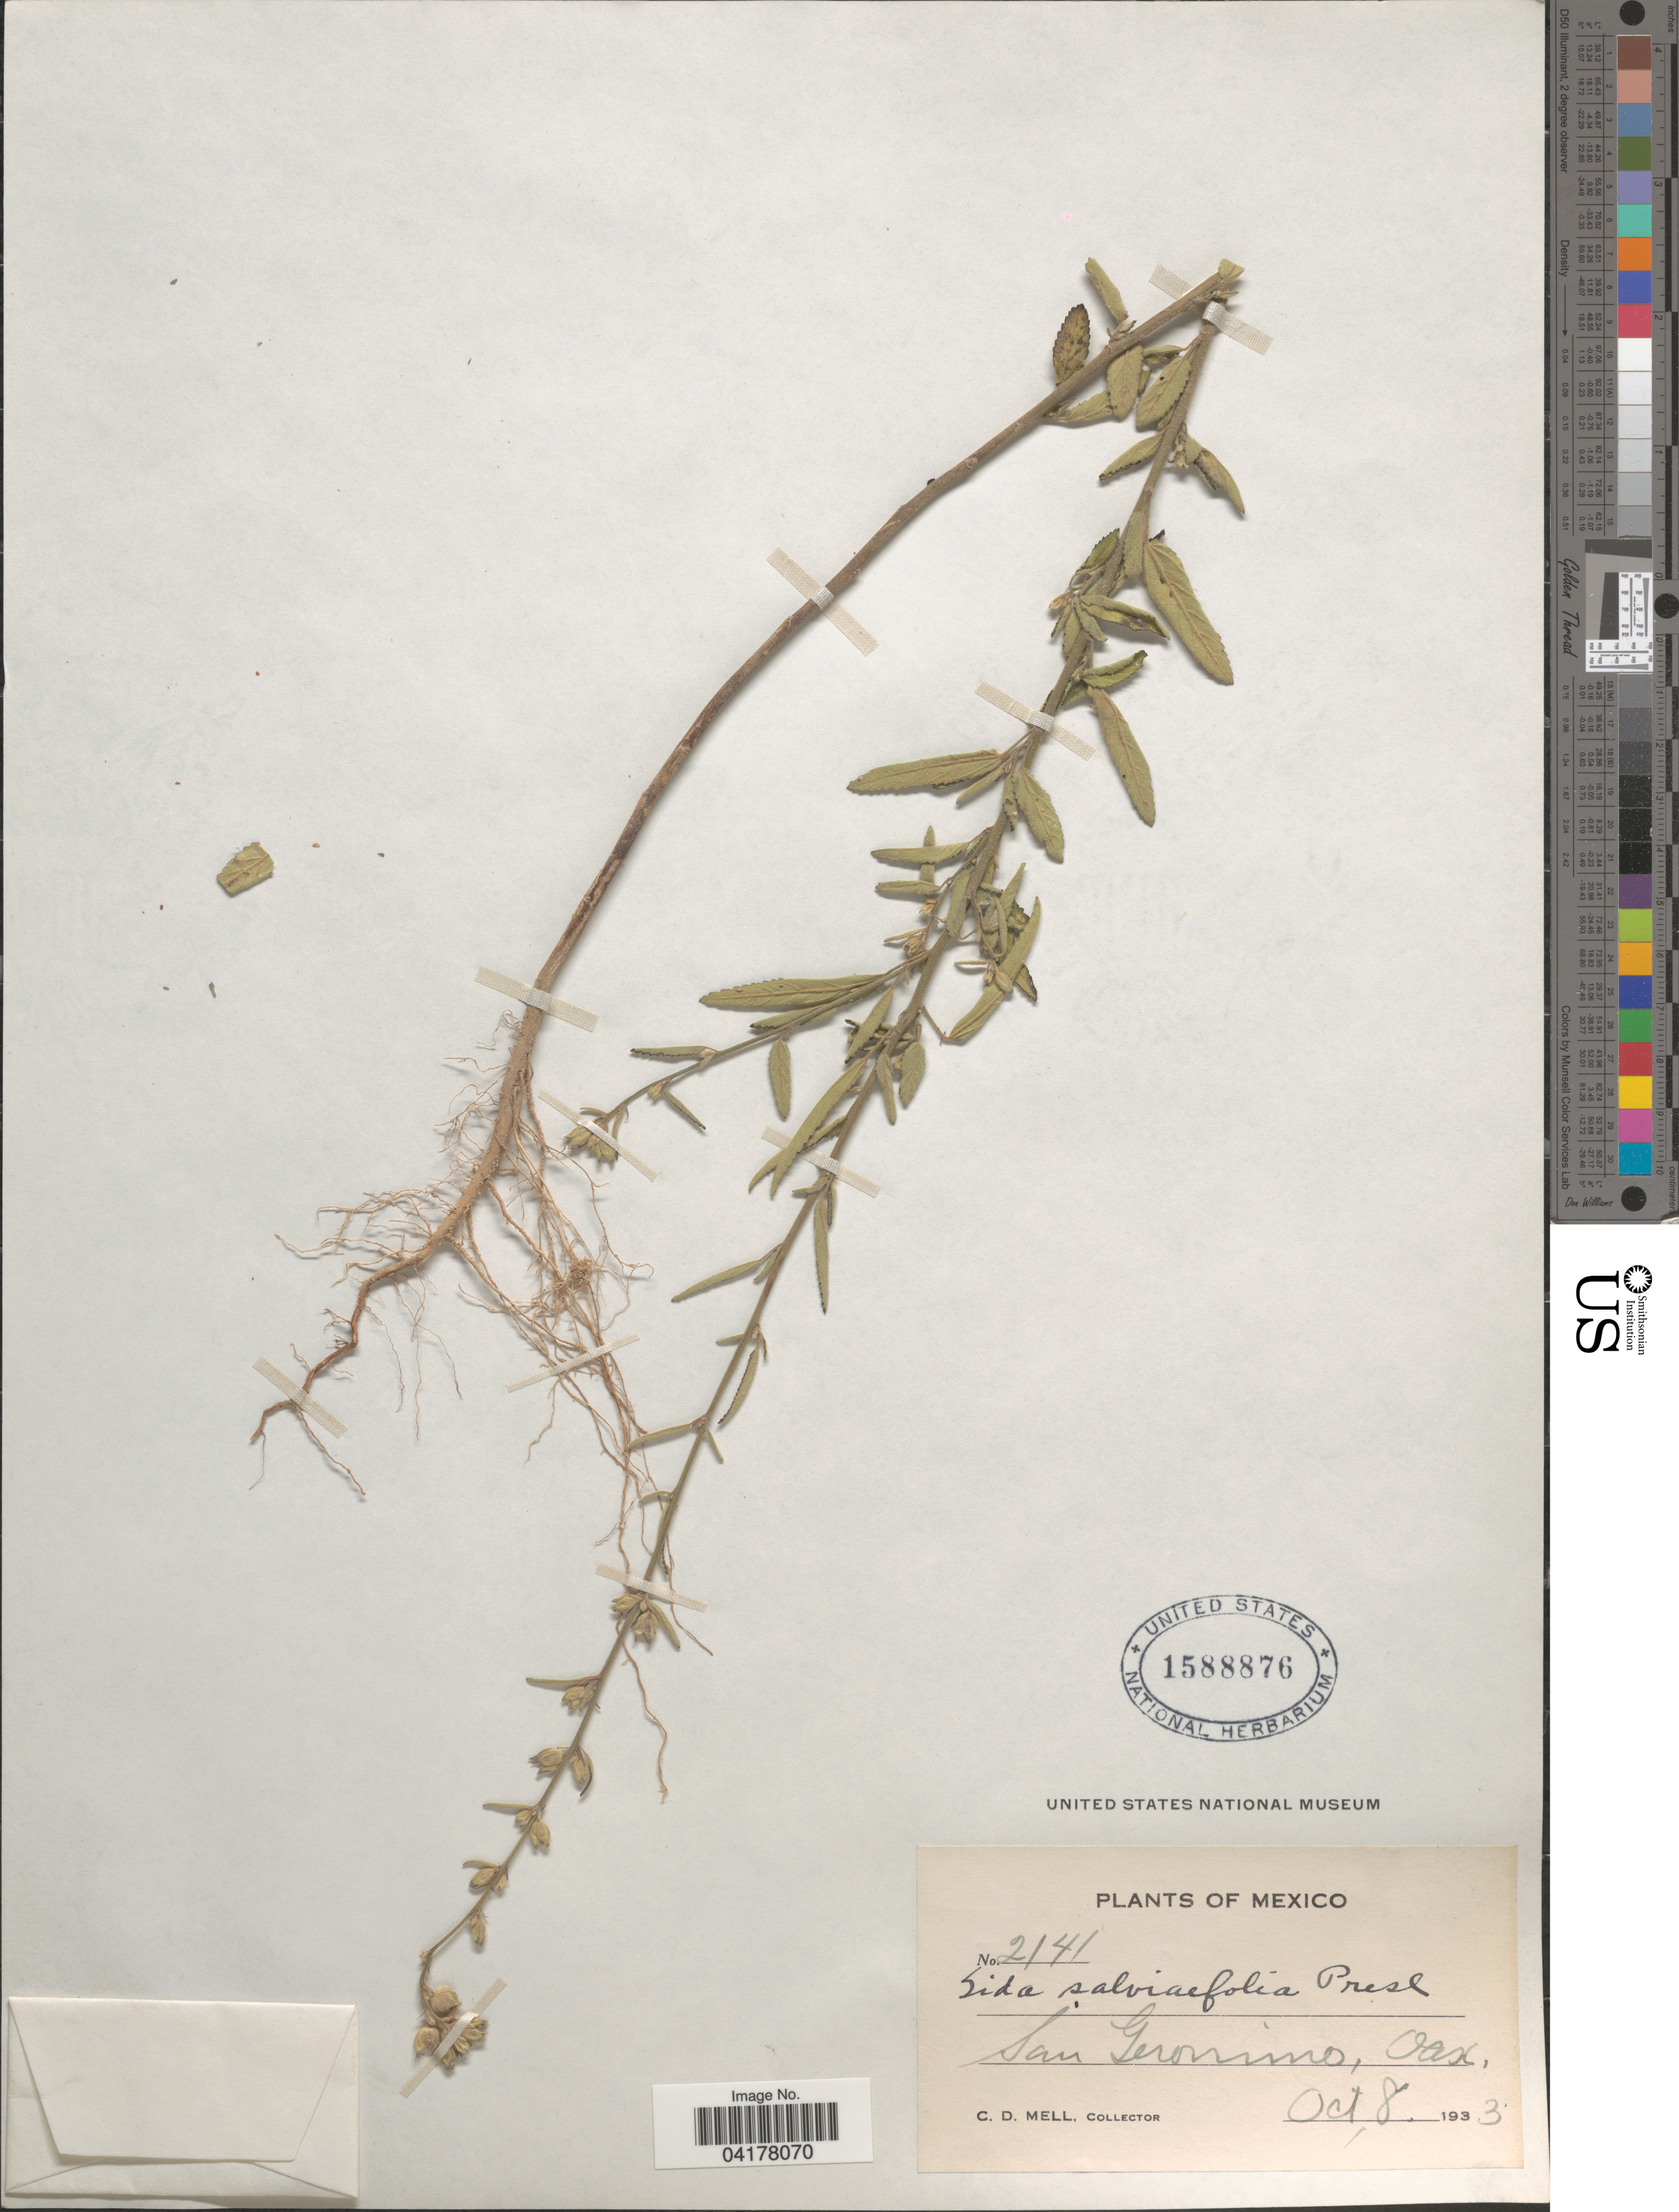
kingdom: Plantae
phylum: Tracheophyta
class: Magnoliopsida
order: Malvales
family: Malvaceae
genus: Sida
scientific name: Sida salviifolia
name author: C. Presl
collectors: C. D. Mell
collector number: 2141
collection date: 1933-10-08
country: Mexico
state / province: Oaxaca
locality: San Geronimo.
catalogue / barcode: US 1588876